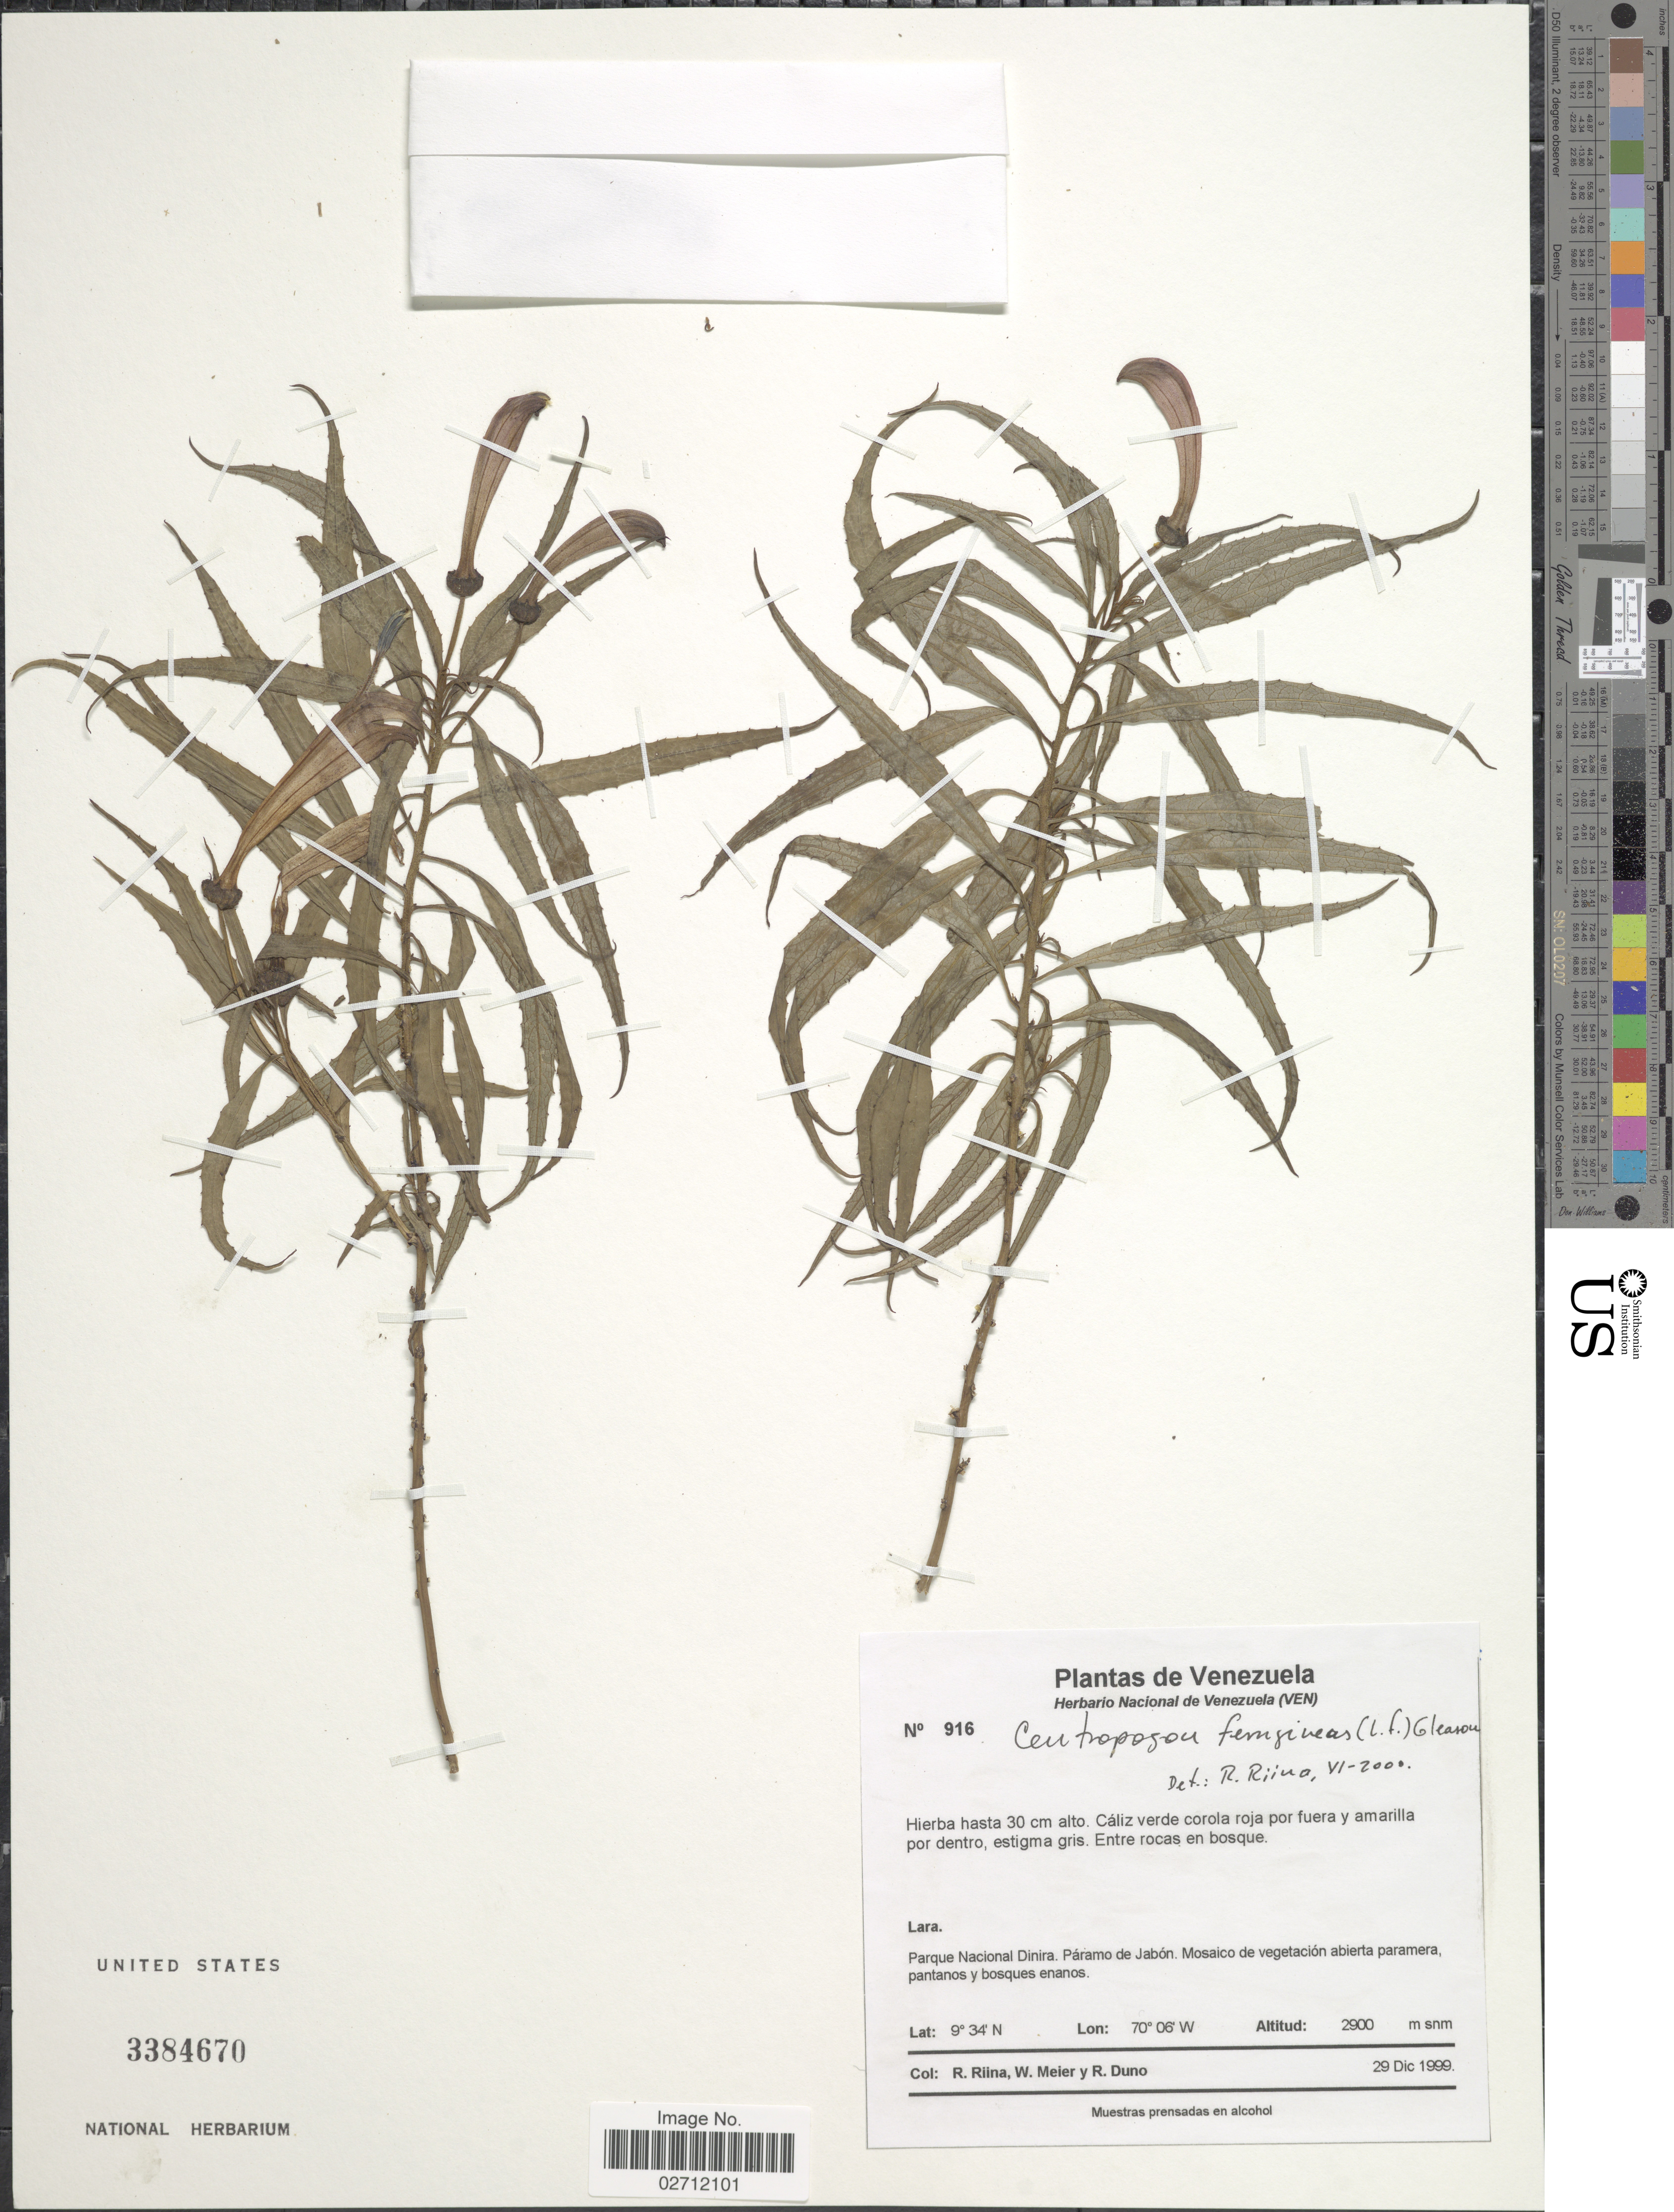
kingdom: Plantae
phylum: Tracheophyta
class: Magnoliopsida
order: Asterales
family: Campanulaceae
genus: Centropogon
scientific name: Centropogon ferrugineus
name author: (L. f.) Gleason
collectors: R. Riina & R. Duno de Stefano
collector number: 916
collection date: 1999-12-29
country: Venezuela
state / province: Lara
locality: Parque Nacional Dinira, Paramo de Jabon, Mosaico de vegetacion abierta paramera pantanos y bosques enanos.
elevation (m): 2900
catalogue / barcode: US 3384670